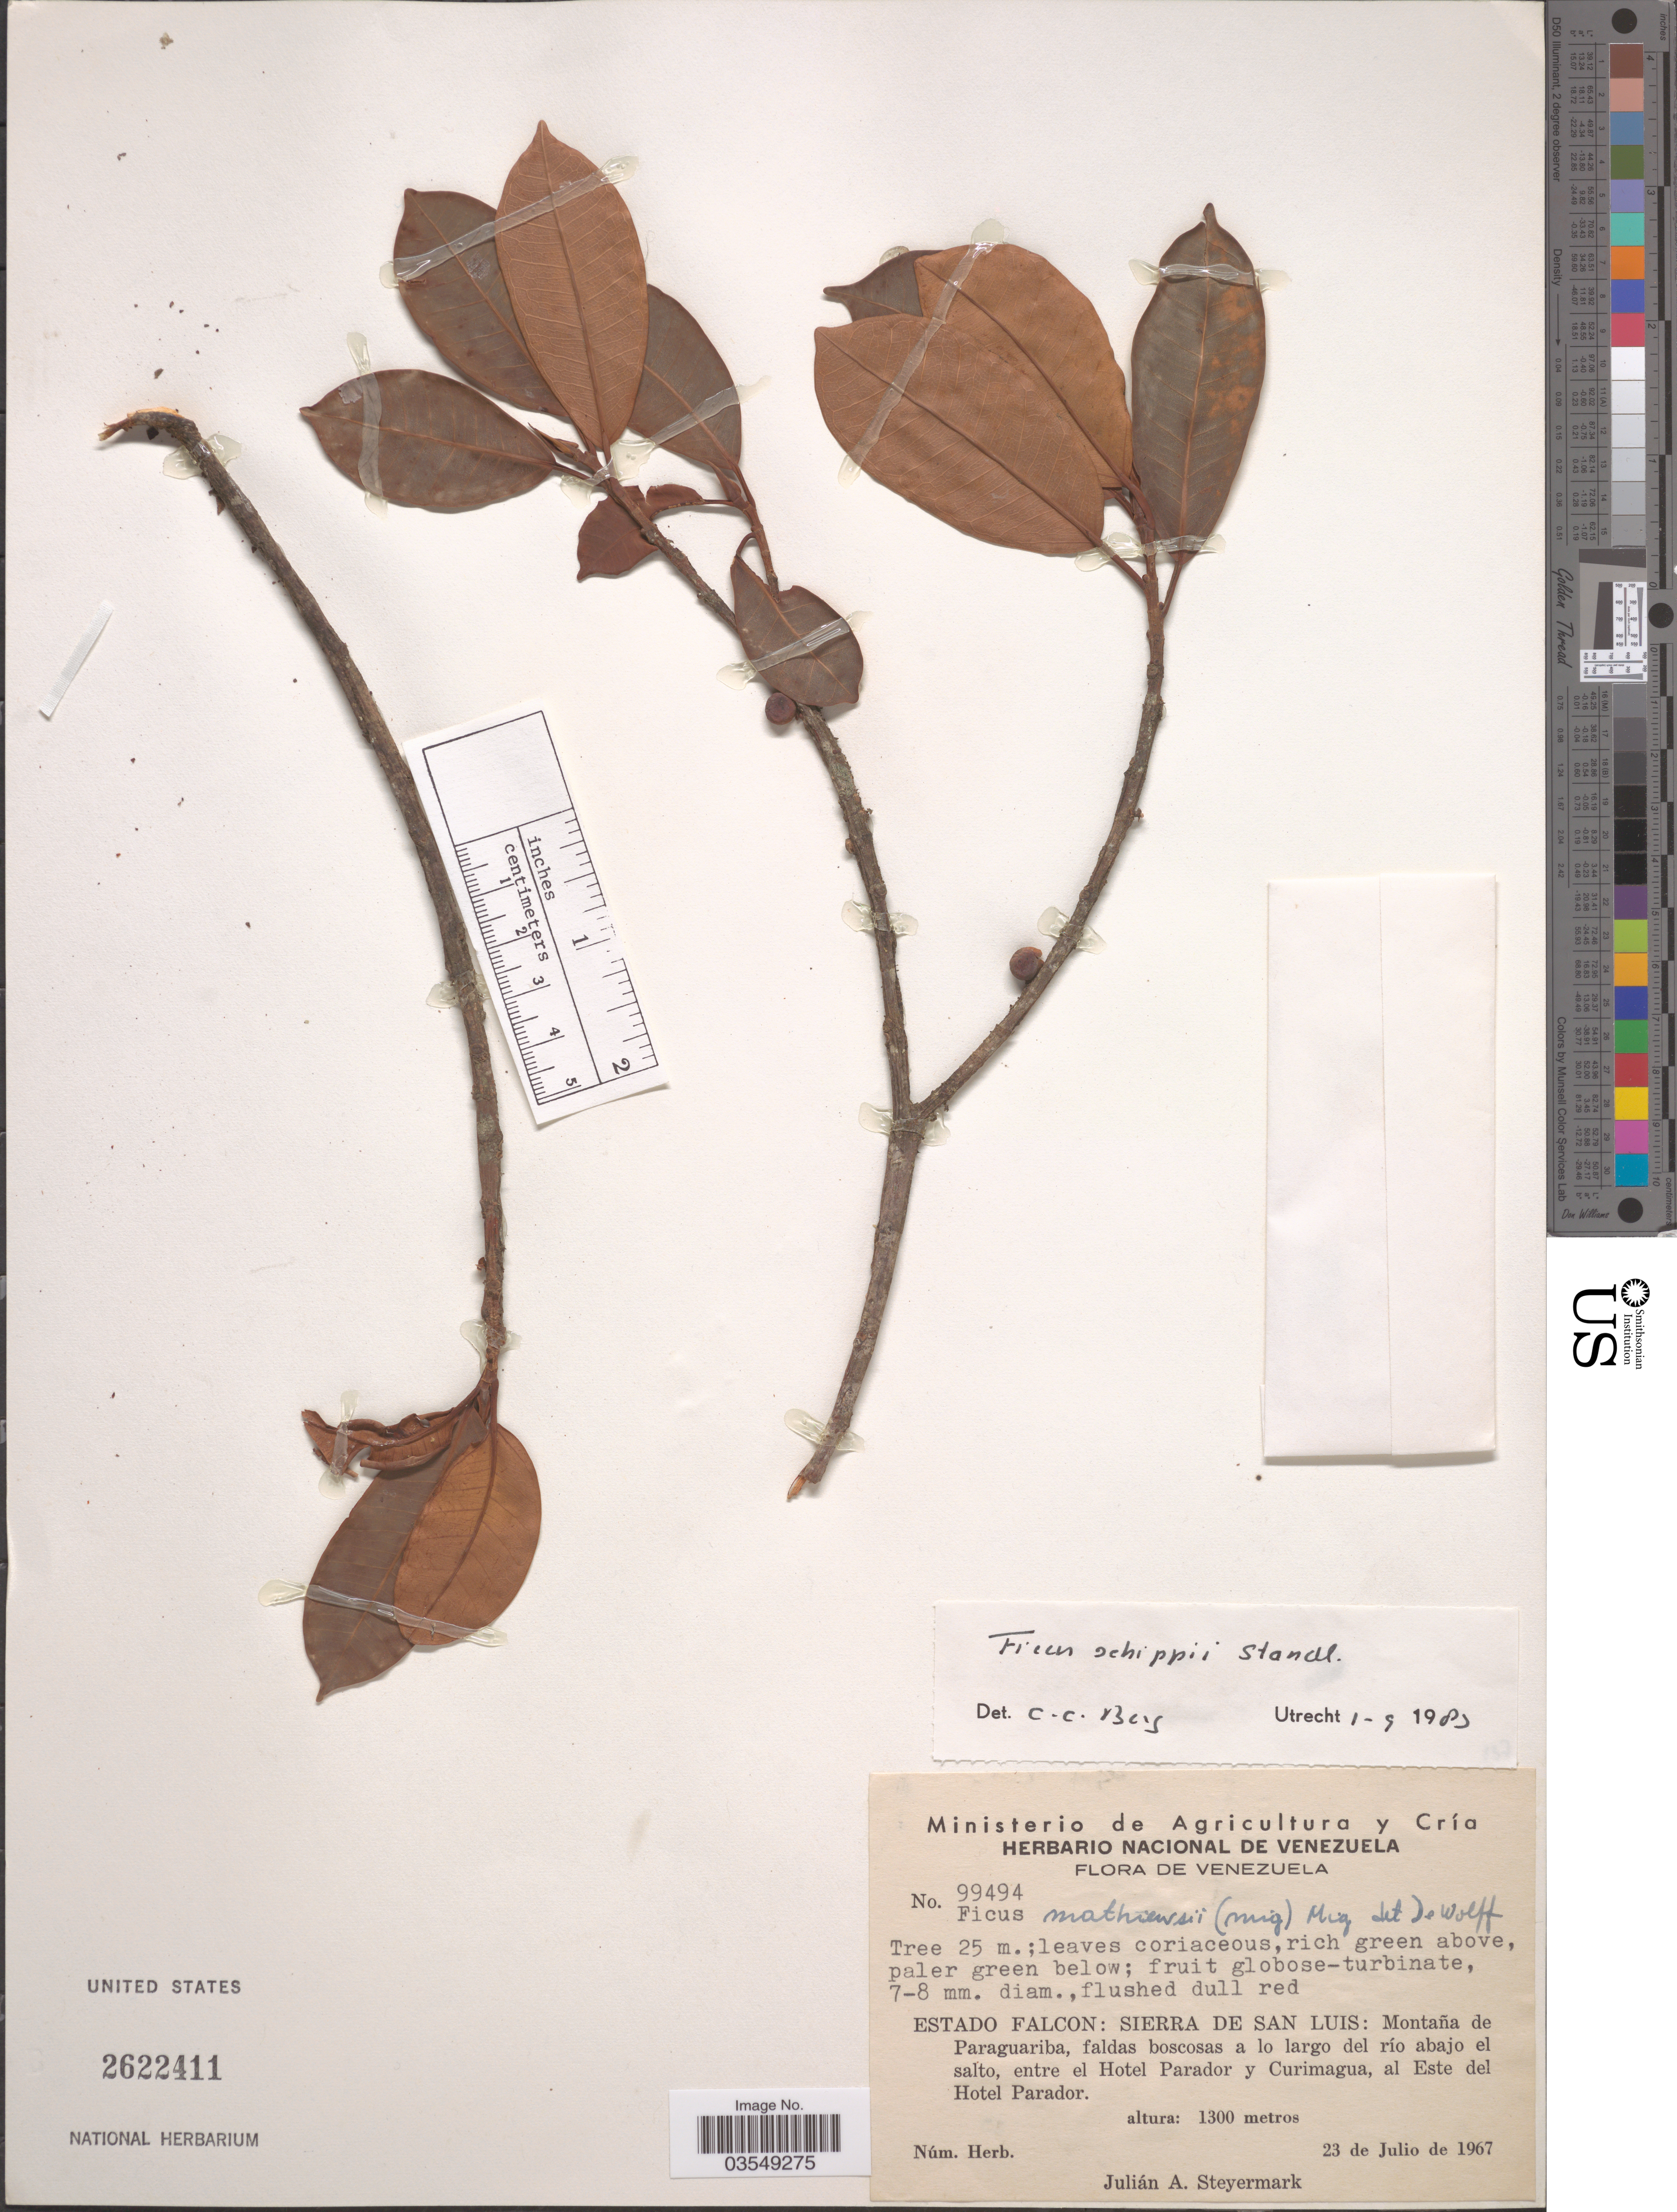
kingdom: Plantae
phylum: Tracheophyta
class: Magnoliopsida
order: Rosales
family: Moraceae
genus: Ficus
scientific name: Ficus schippii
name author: Standl.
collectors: J. Steyermark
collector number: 99494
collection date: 1967-07-23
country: Venezuela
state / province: Falcon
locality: Sierra de San Luis: Montaña de Paraguariba, faldas boscosas a lo largo del río abajo el salto, entre el Hotel Parador y Curimagua, al Este del Hotel Parador.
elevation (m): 1300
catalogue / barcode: US 2622411